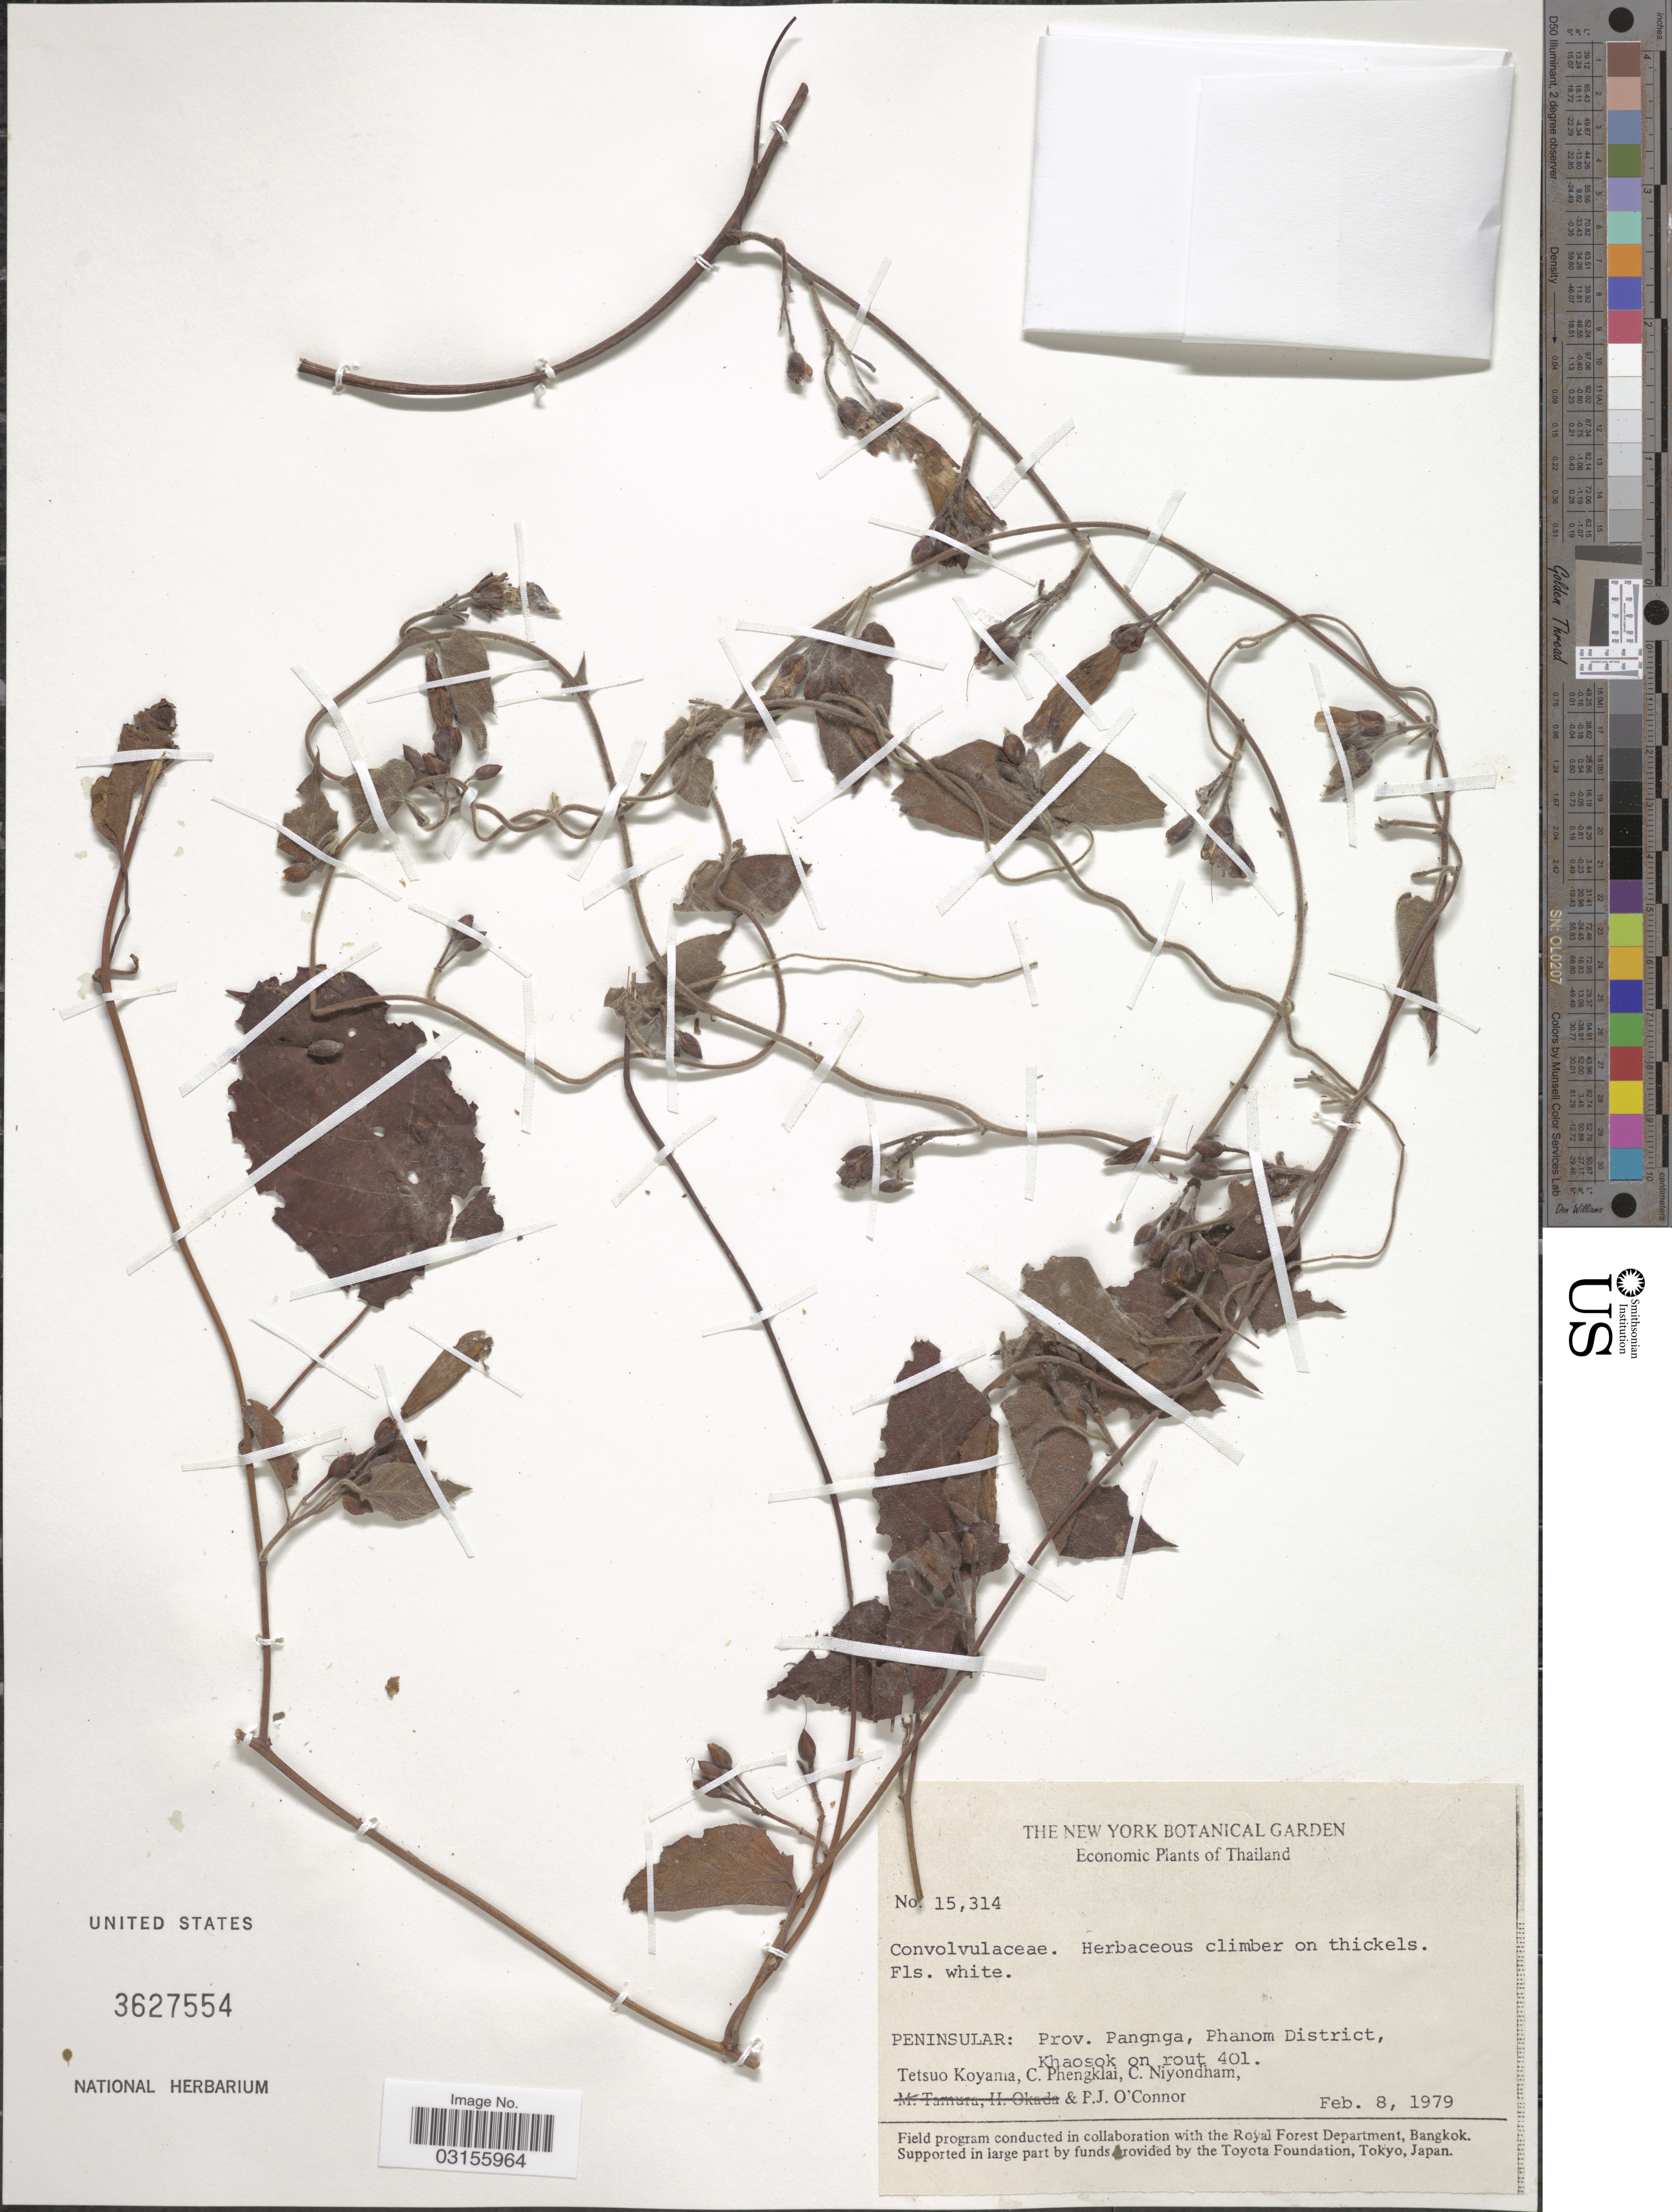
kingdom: Plantae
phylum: Tracheophyta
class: Magnoliopsida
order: Solanales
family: Convolvulaceae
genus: Camonea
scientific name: Camonea pilosa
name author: (Houtt.) A. R. Simões & Staples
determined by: Staples, G. W.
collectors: T. Koyama, C. Phengklai, C. Niyondham & P. O'Connor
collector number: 15314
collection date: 1979-02-08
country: Thailand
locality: Peninsular: Prov. Pangnga, Phanom District, Khaosok on rout 401.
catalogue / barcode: US 3627554